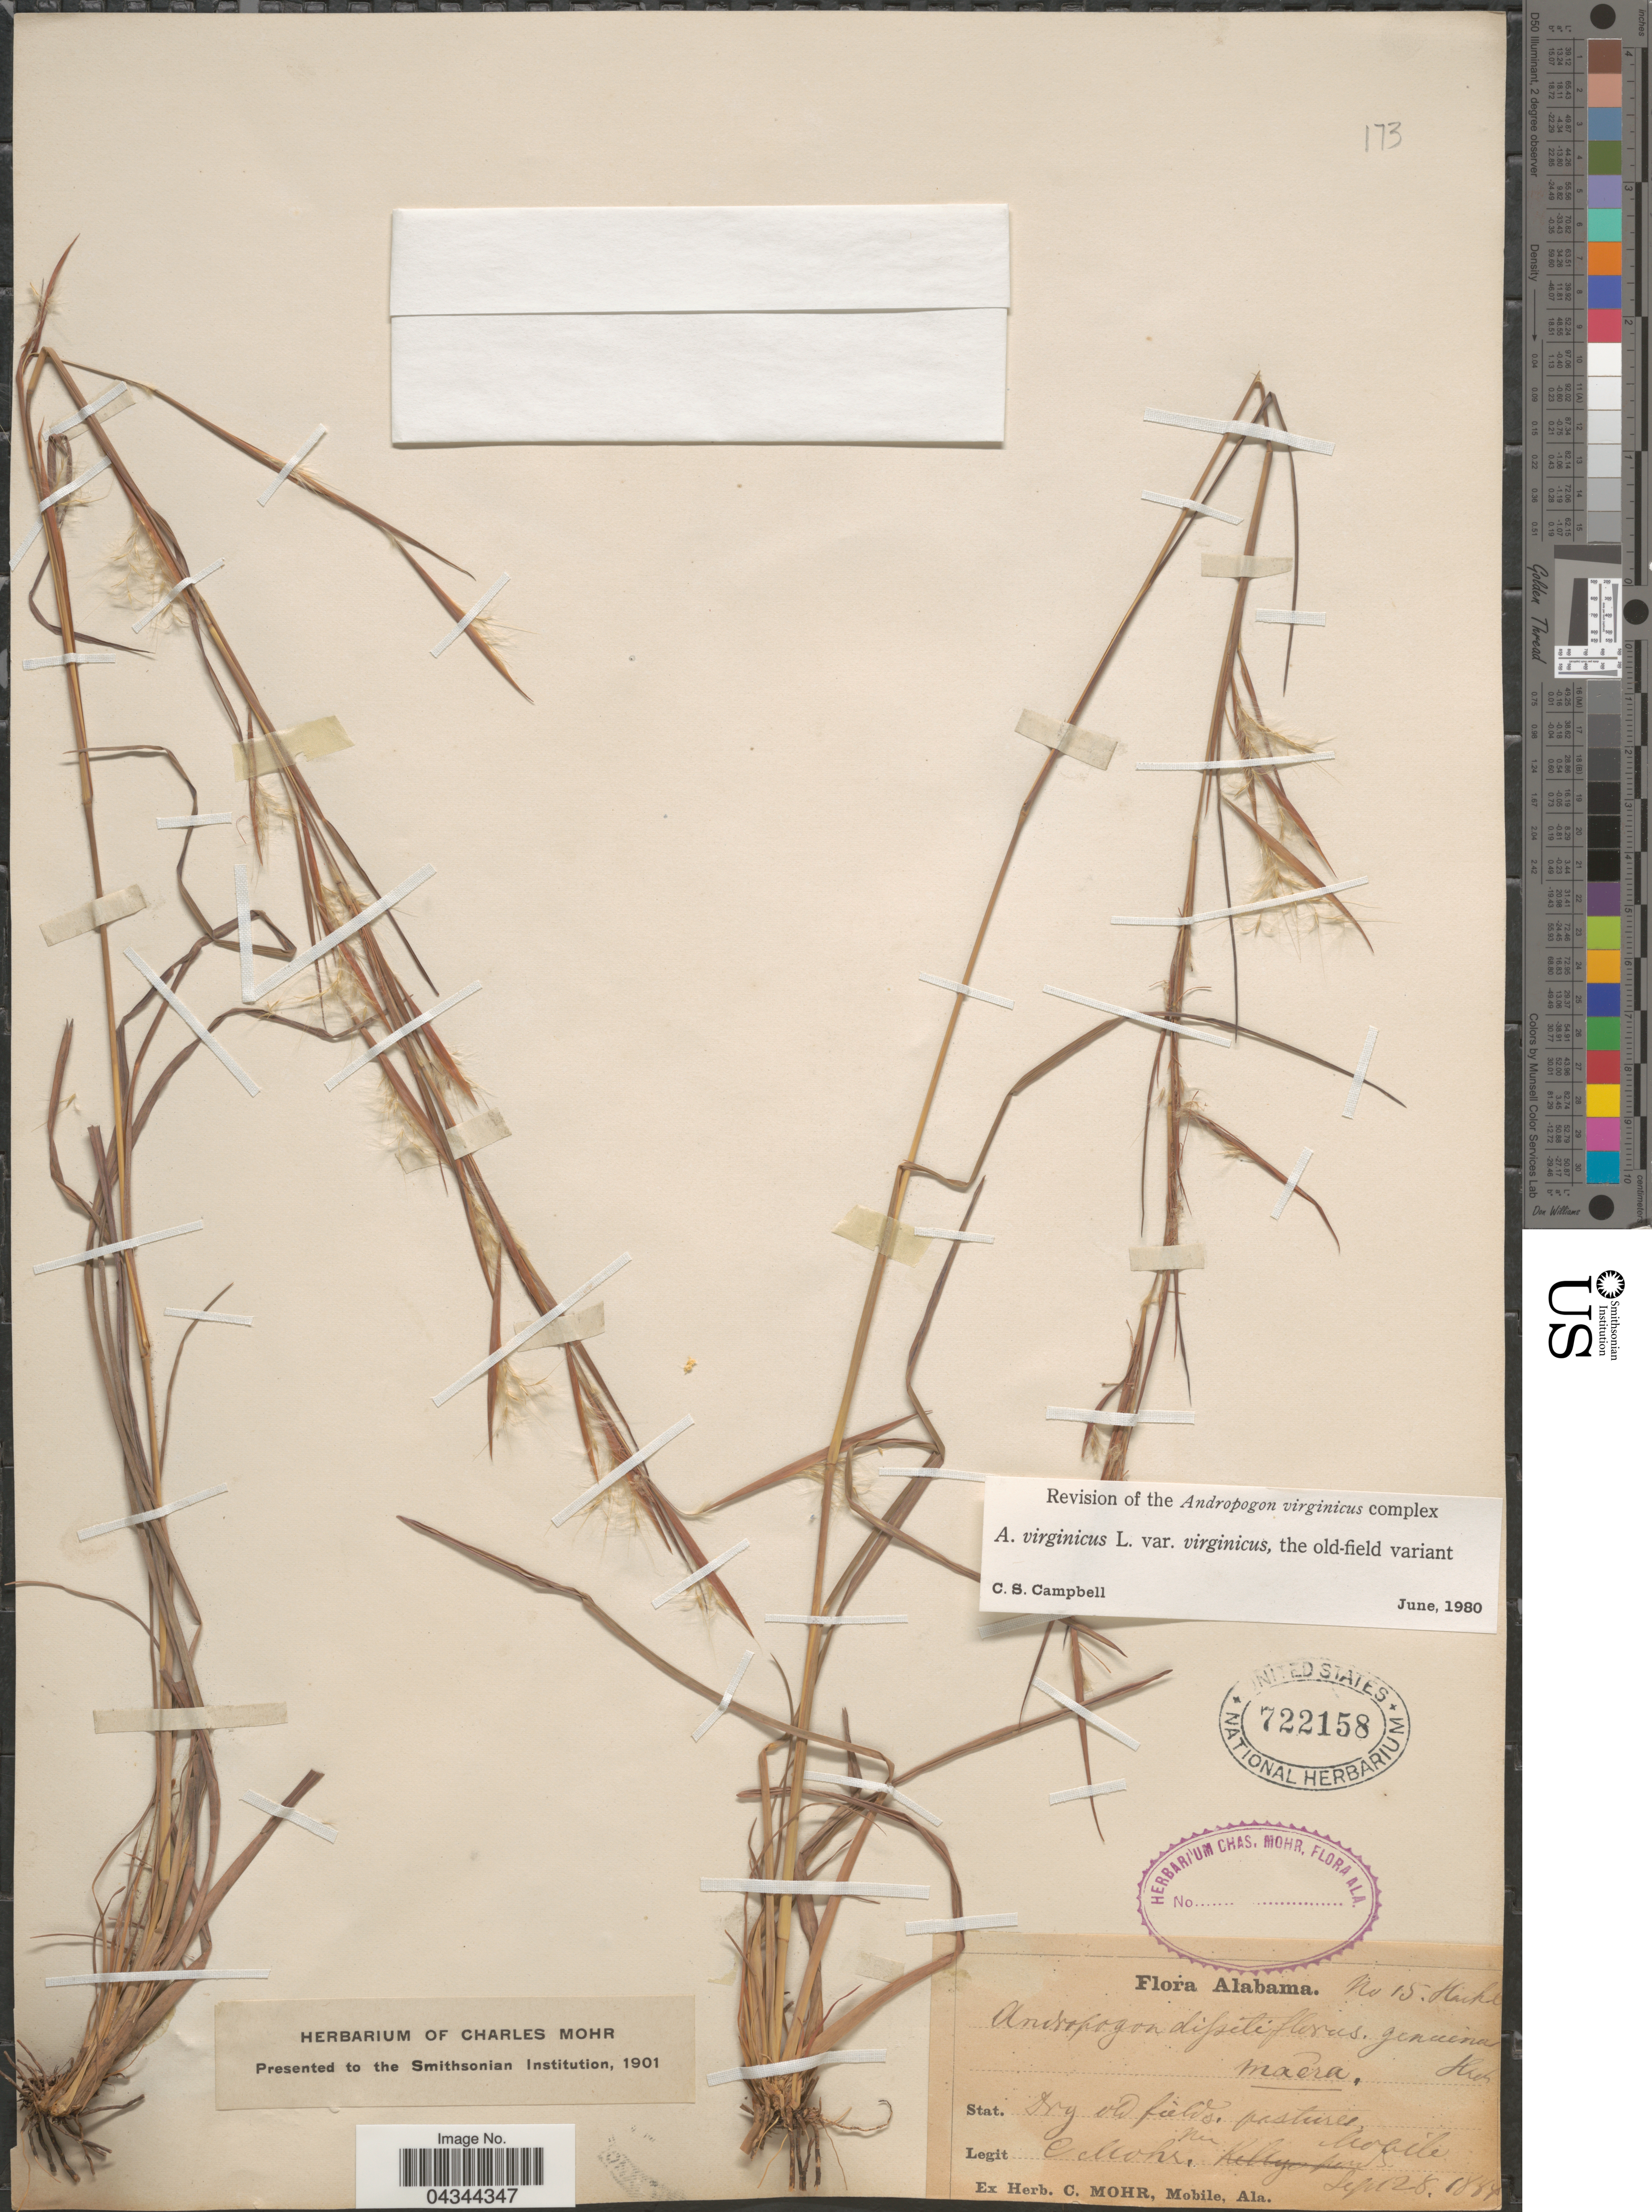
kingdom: Plantae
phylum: Tracheophyta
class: Liliopsida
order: Poales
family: Poaceae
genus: Andropogon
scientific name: Andropogon virginicus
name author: L.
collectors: Mohr, C. T. (herbarium)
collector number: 15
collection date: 1884-09-28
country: United States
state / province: Alabama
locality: Mobile.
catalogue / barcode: US 722158